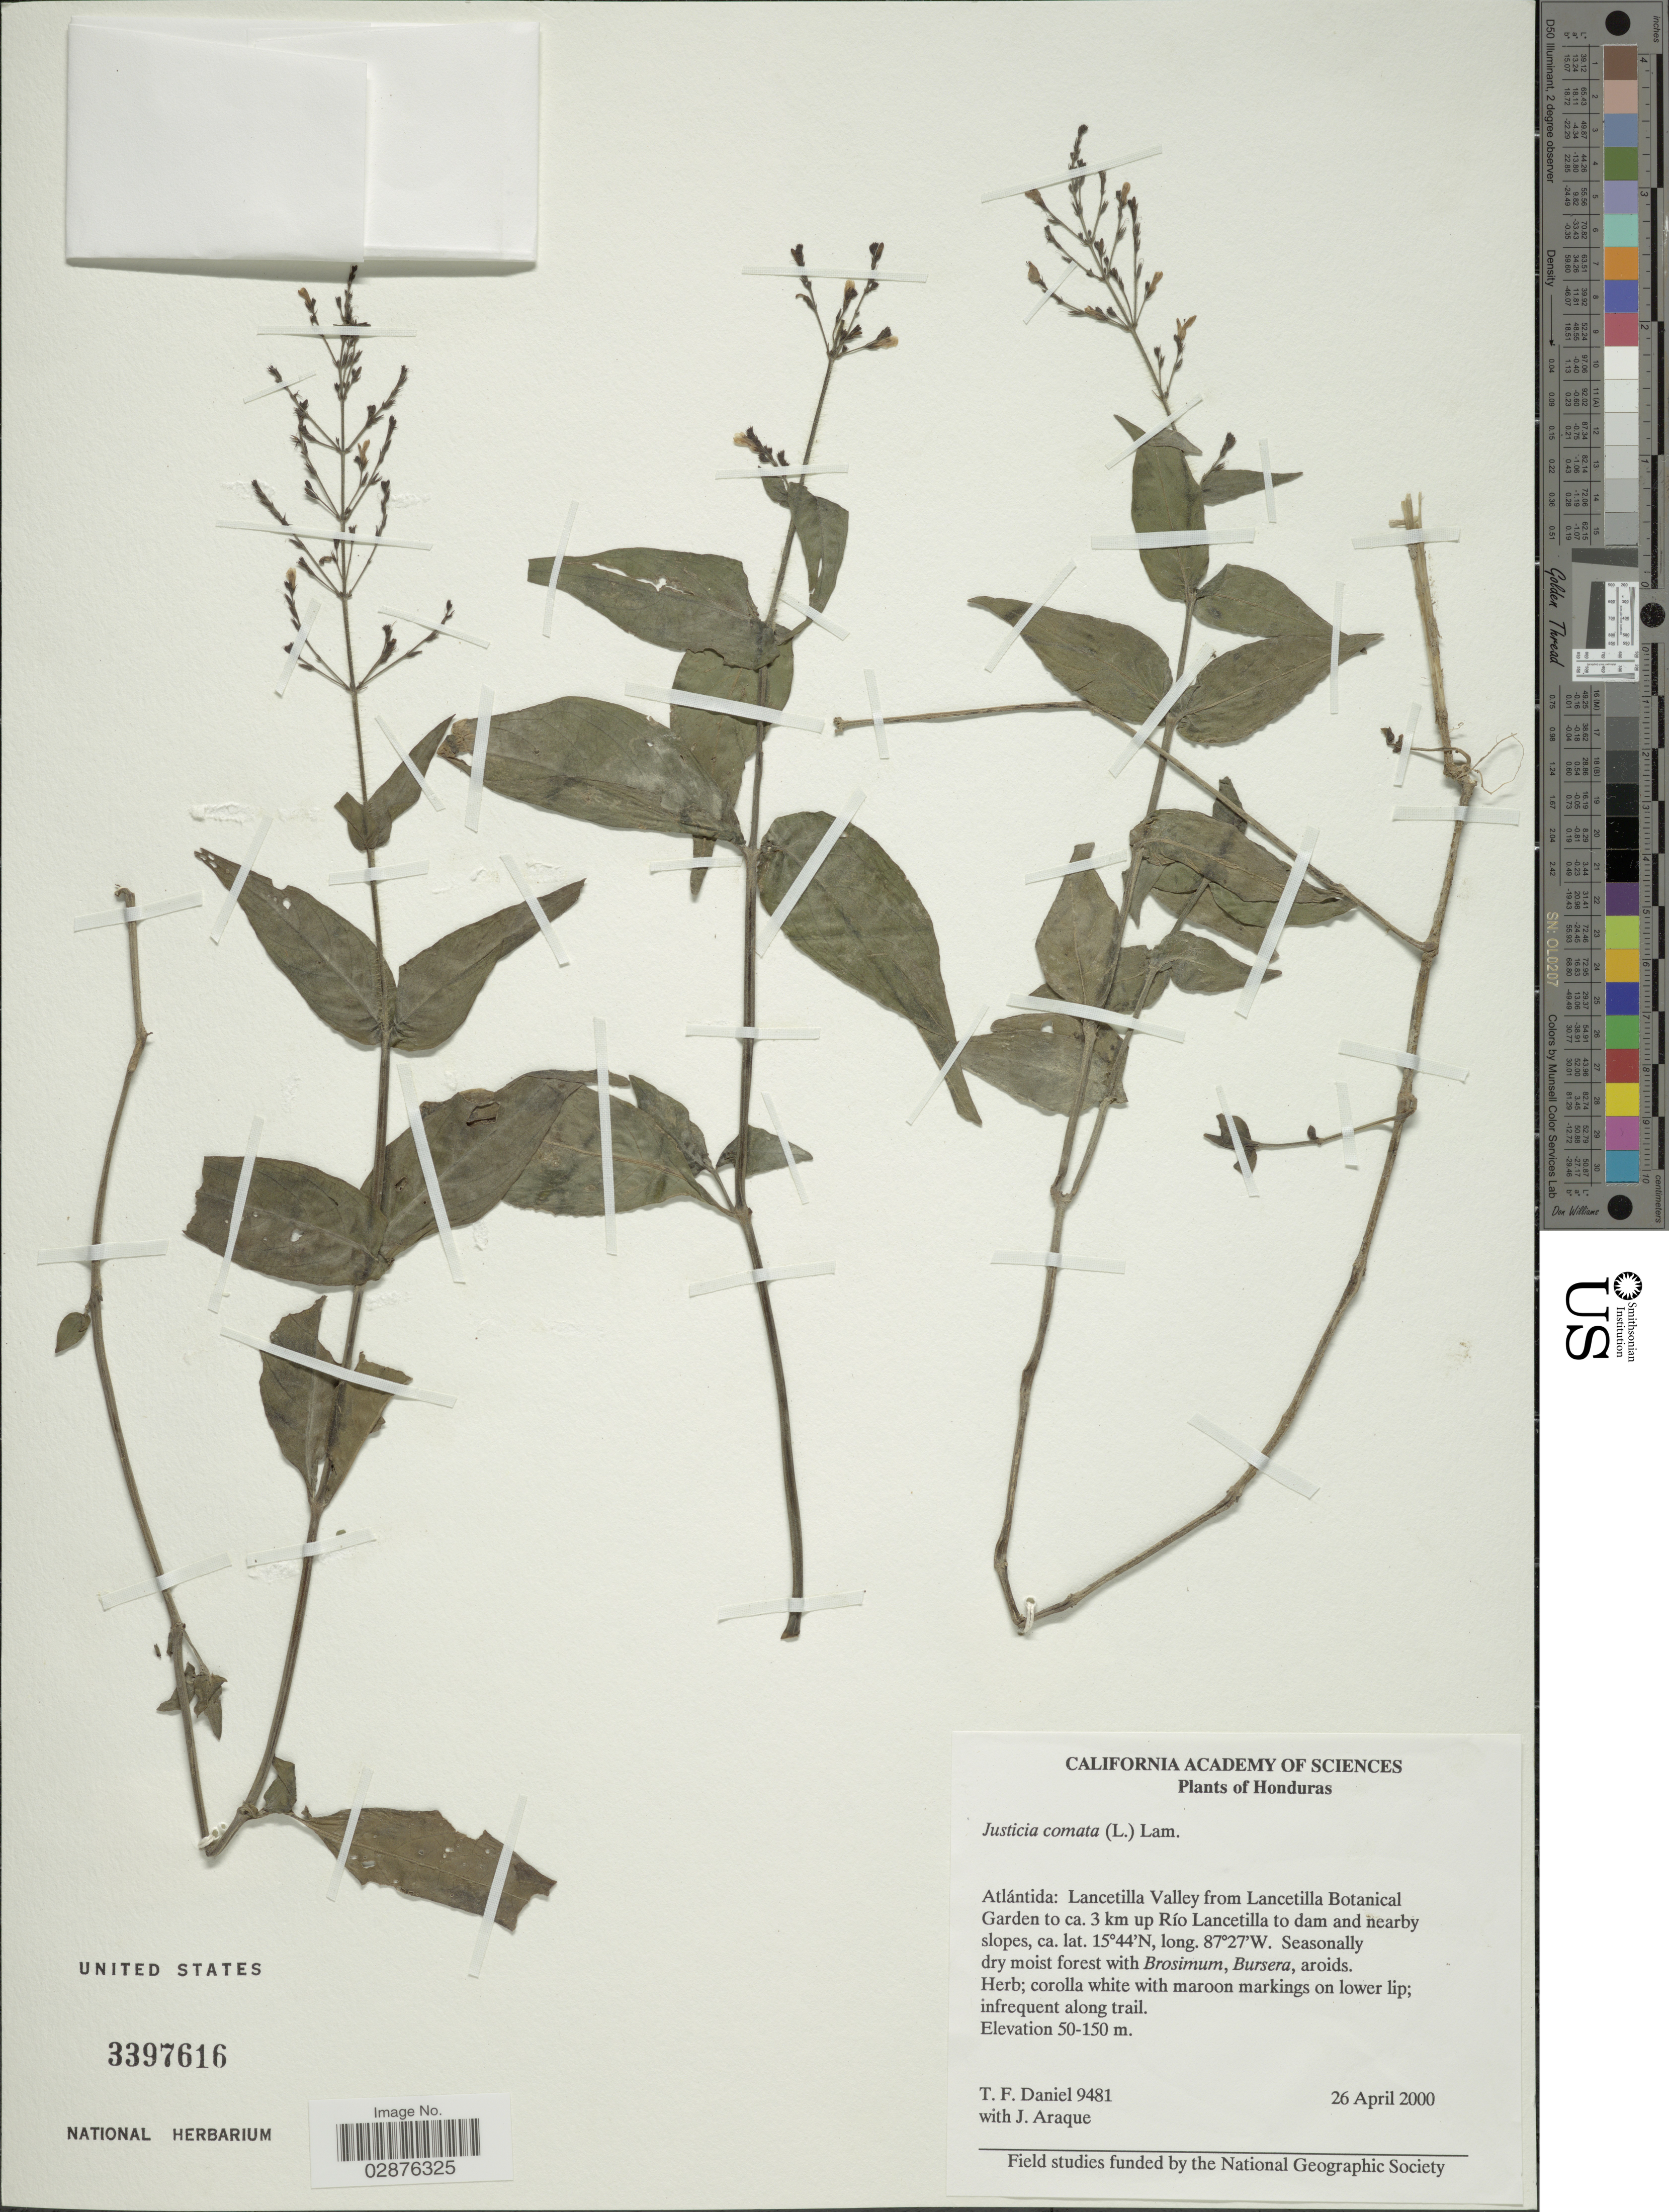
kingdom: Plantae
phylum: Tracheophyta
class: Magnoliopsida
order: Lamiales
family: Acanthaceae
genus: Justicia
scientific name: Justicia comata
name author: (L.) Lam.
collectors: T. F. Daniel & J. Araque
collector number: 9481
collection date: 2000-04-26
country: Honduras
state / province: Atlántida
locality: Lancetilla Valley from Lancetilla Botanical Garden to ca. 3 km up Río Lancetilla to dam nearby slopes.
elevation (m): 50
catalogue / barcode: US 3397616